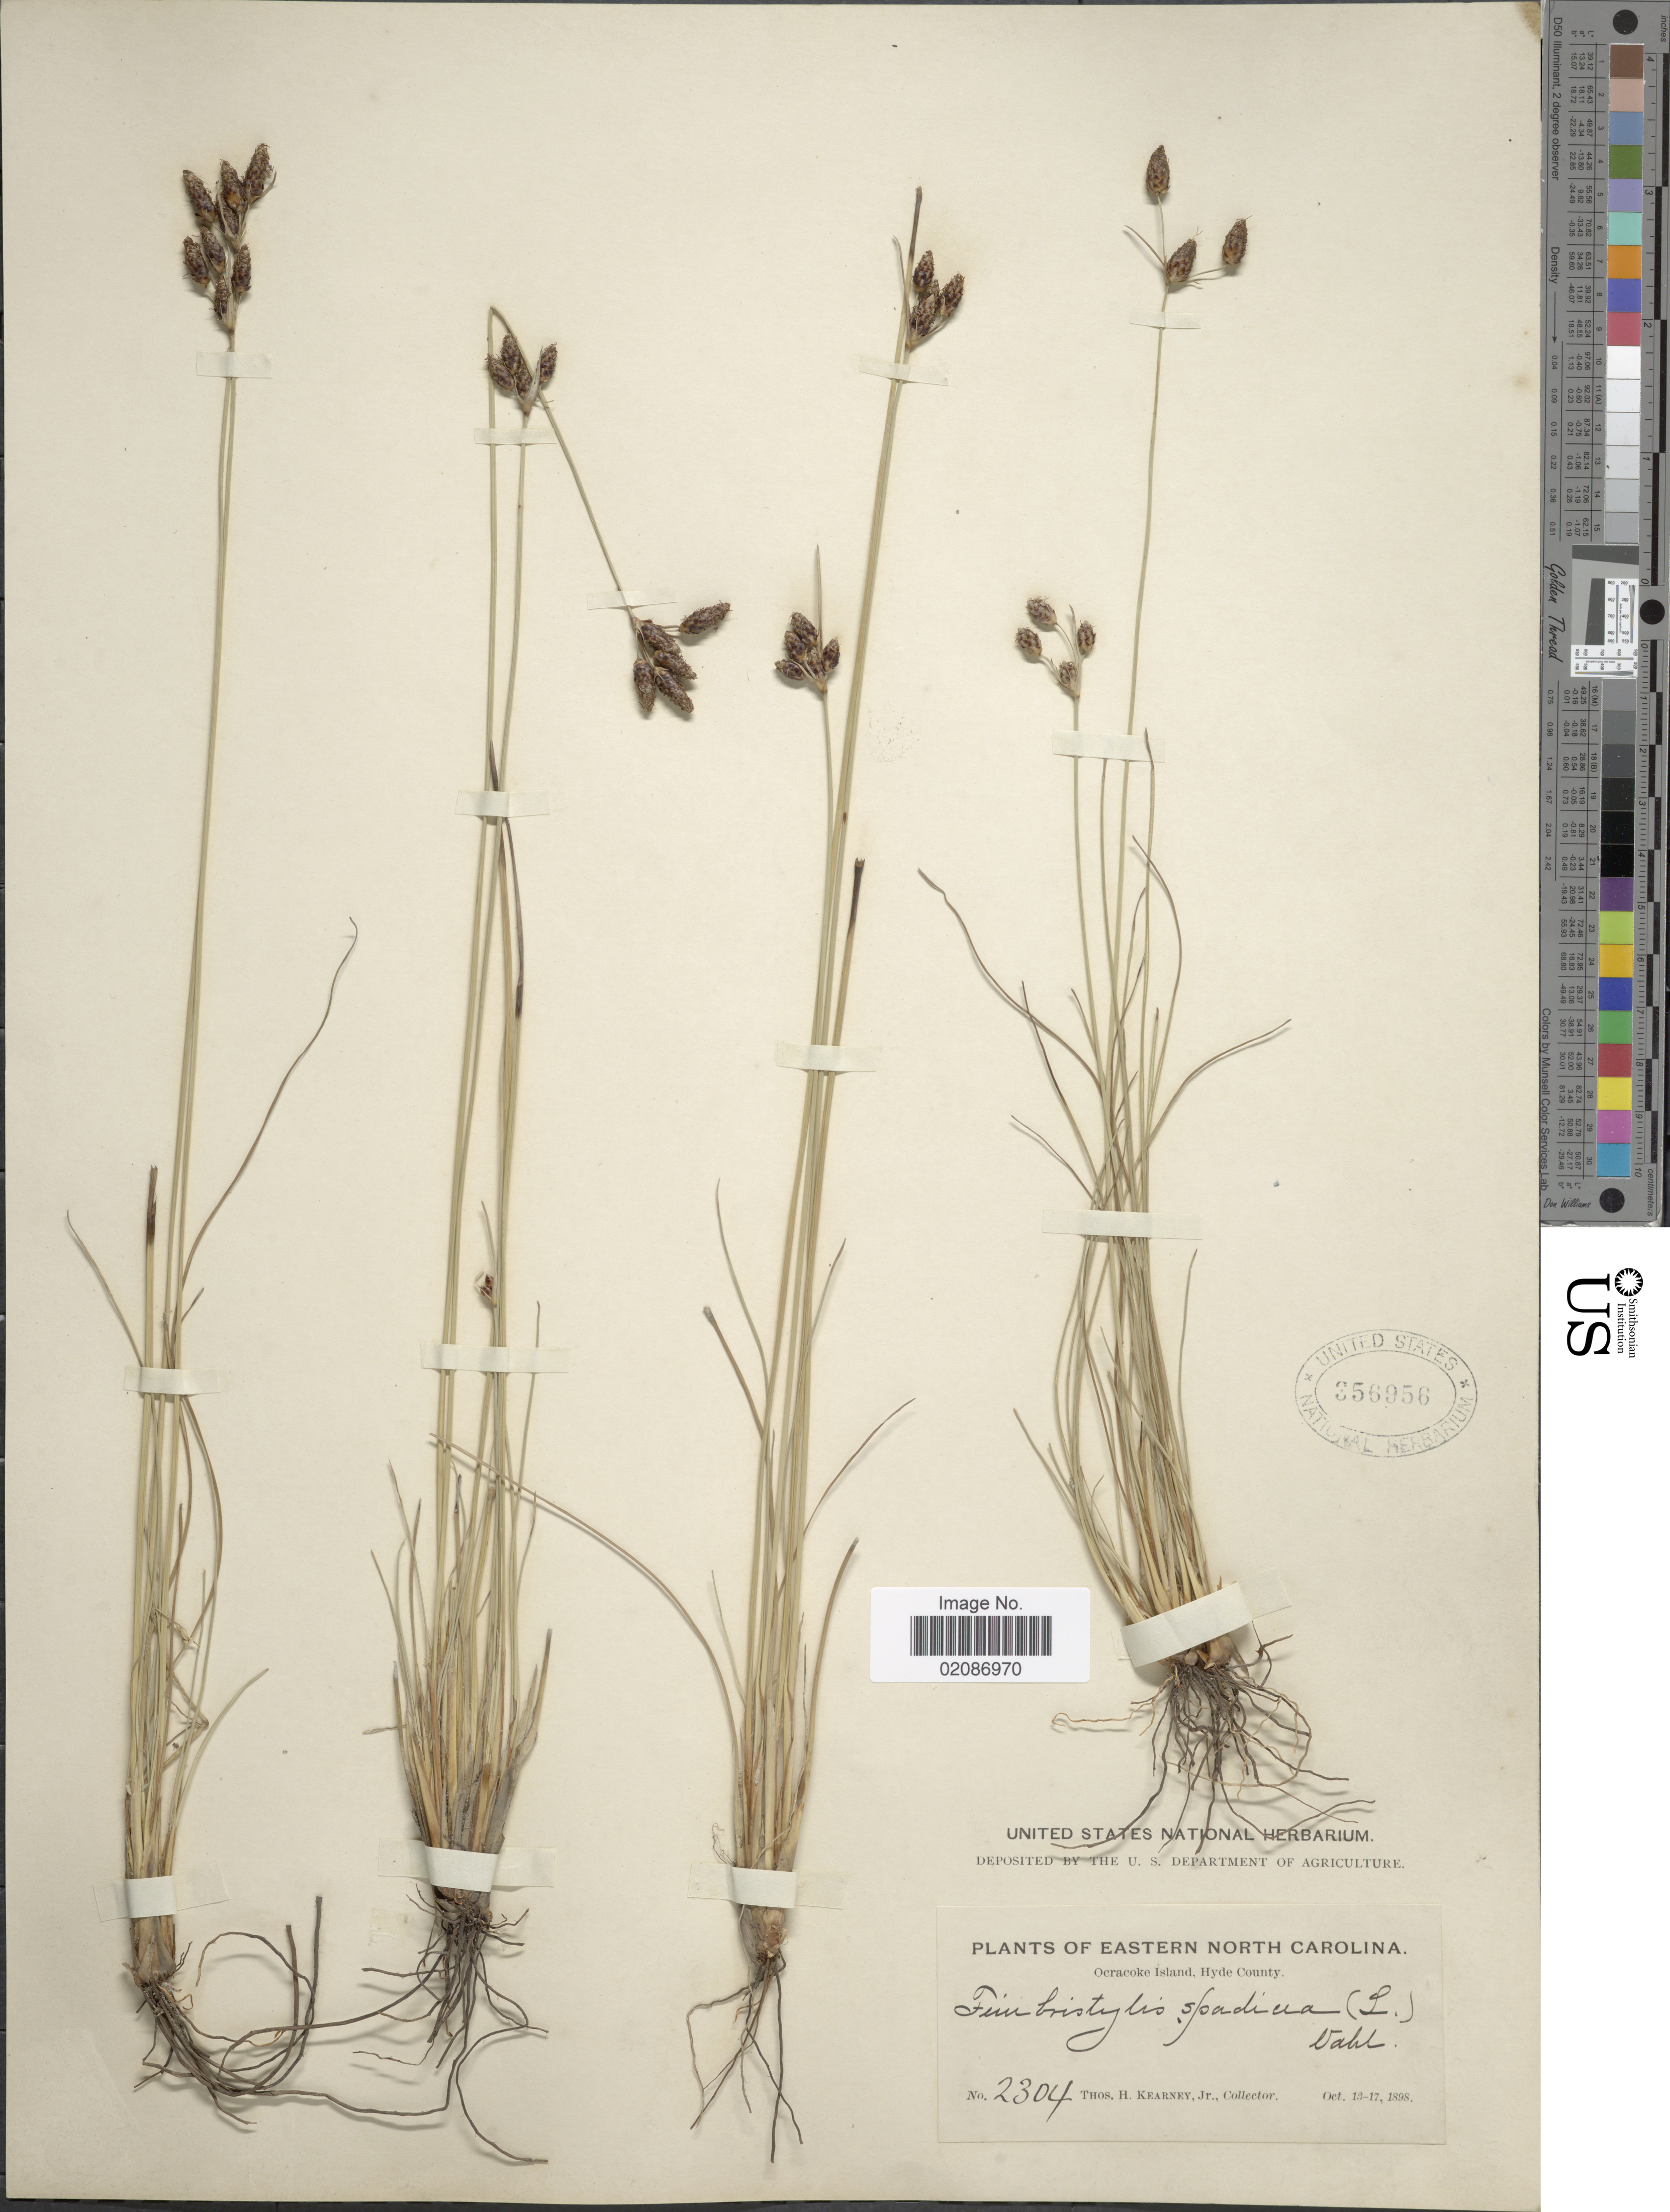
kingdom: Plantae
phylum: Tracheophyta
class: Liliopsida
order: Poales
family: Cyperaceae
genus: Fimbristylis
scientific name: Fimbristylis castanea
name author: (Michx.) Vahl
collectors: T. H. Kearney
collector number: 2304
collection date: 1898-10-13/1898-10-17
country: United States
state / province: North Carolina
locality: Eastern North Carolina, Ocracoke Island, Hyde County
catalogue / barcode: US 356956